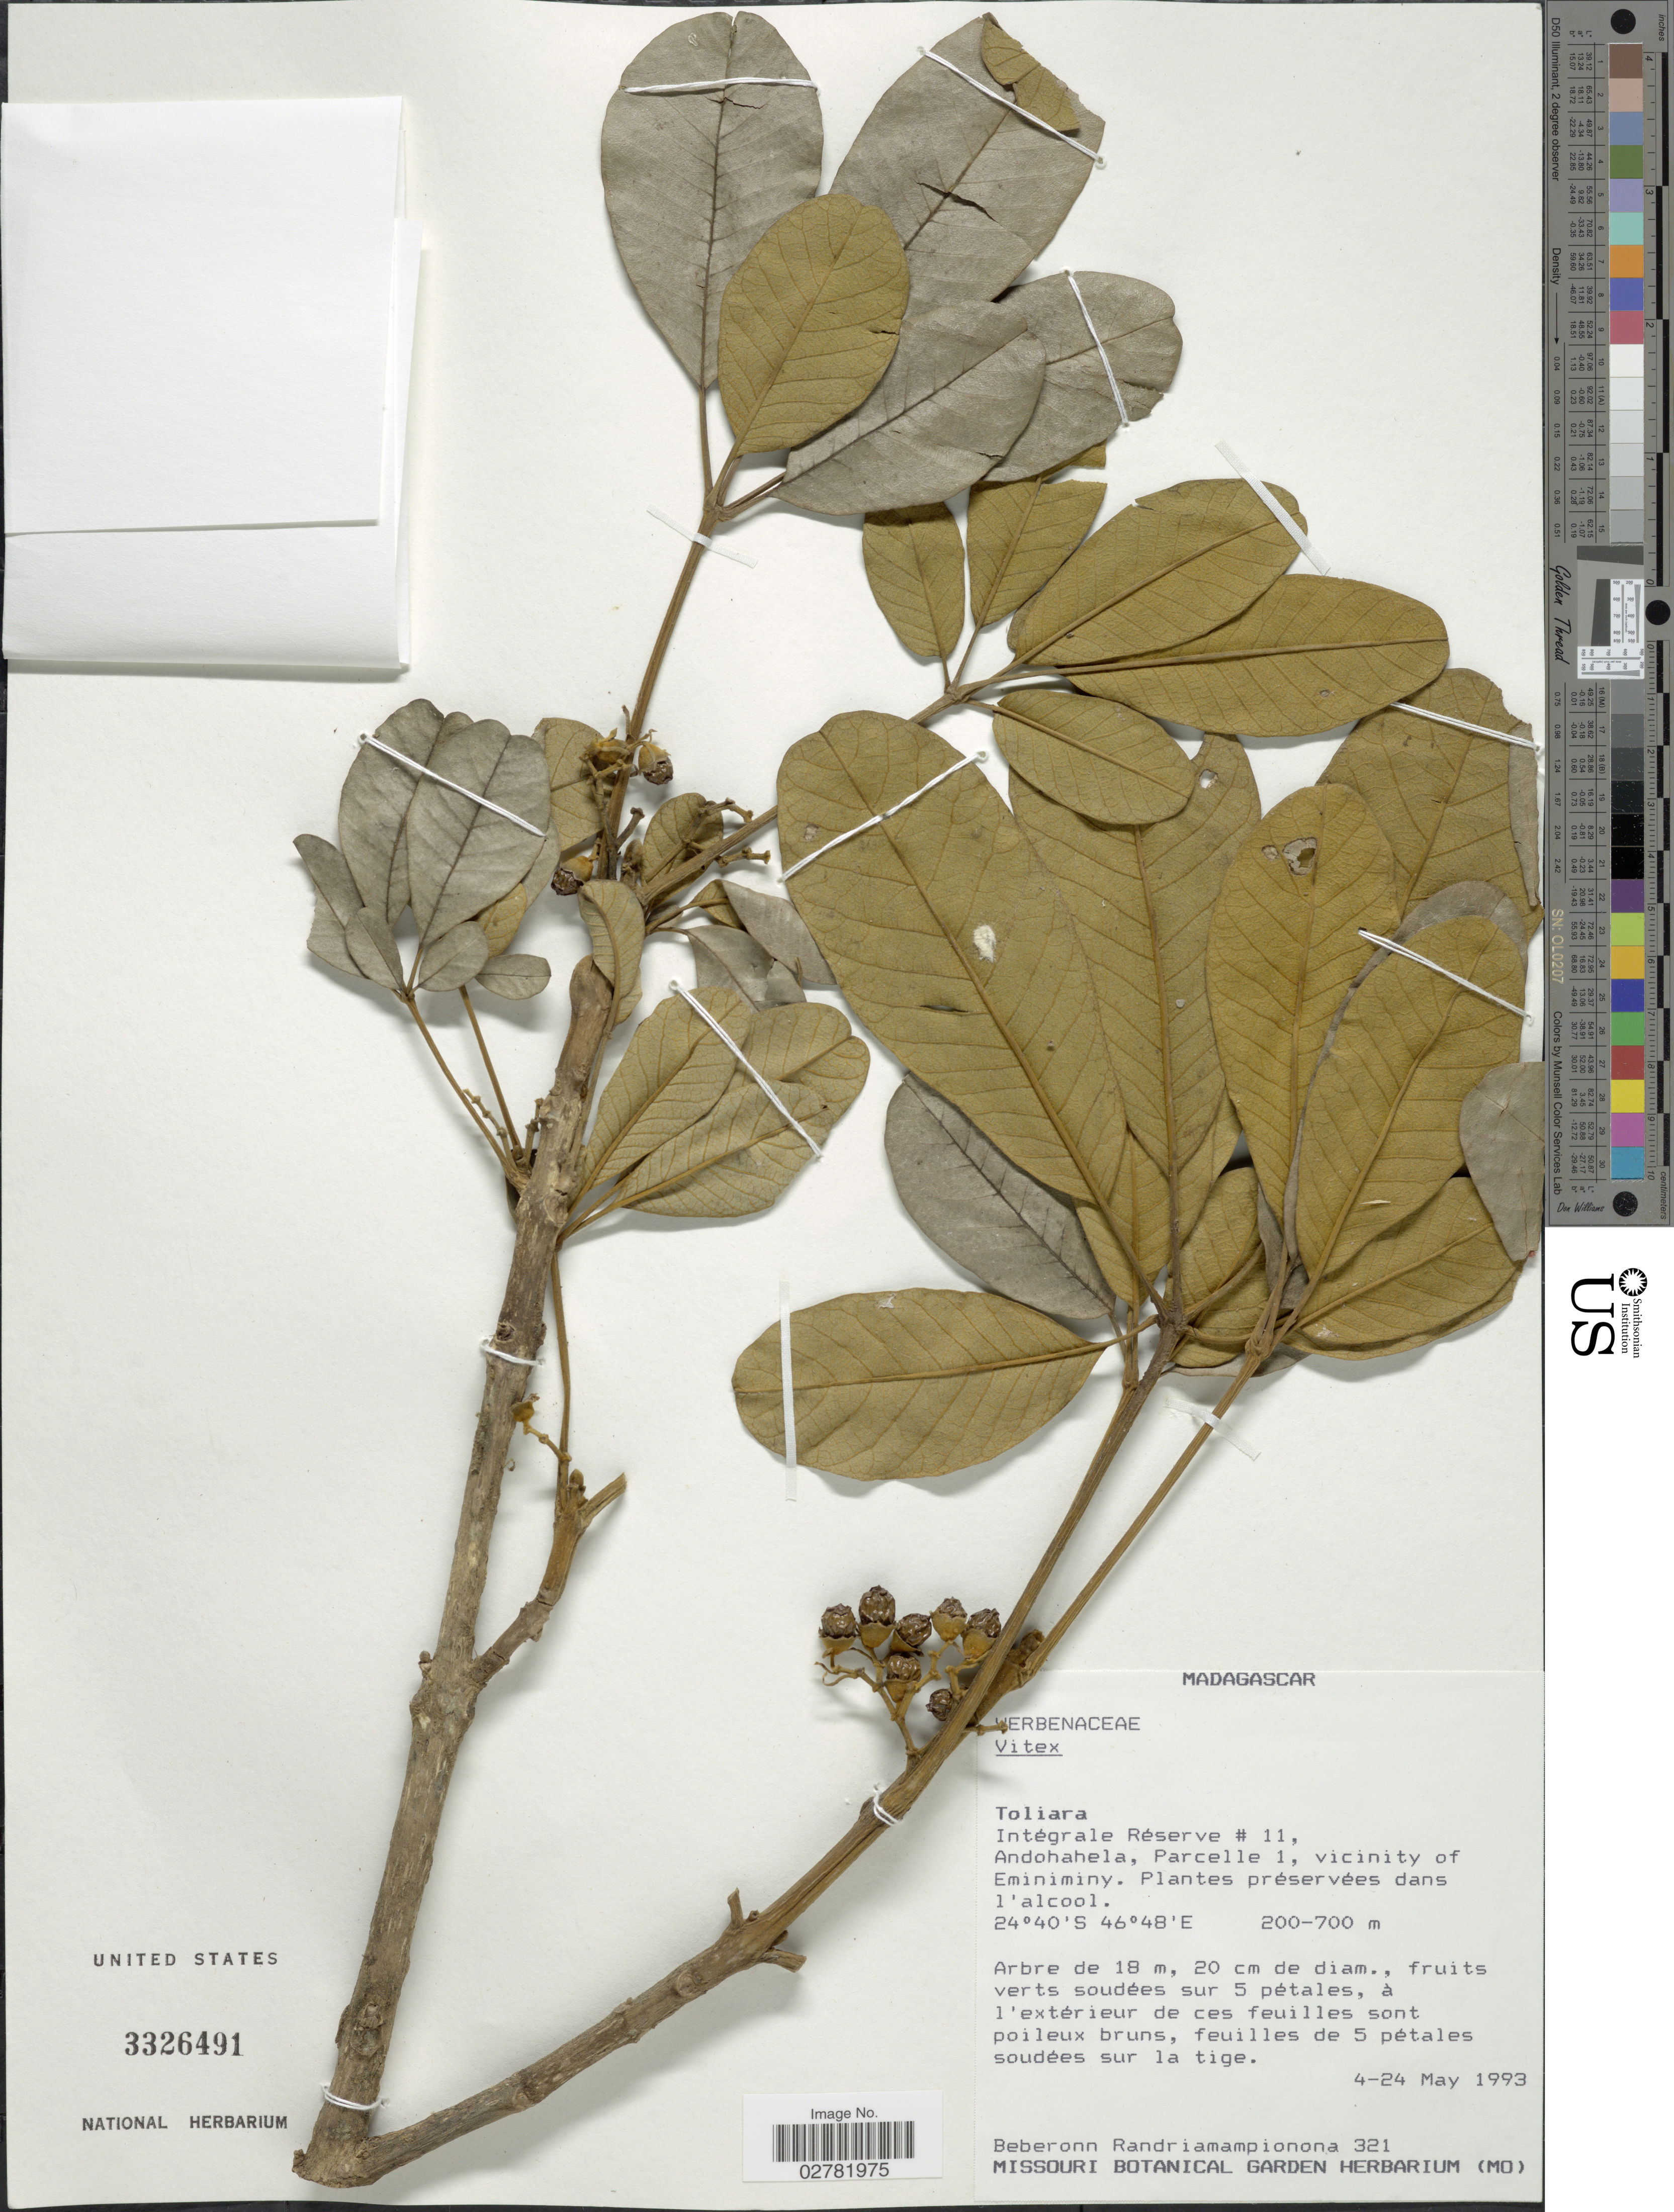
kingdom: Plantae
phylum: Tracheophyta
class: Magnoliopsida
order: Lamiales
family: Lamiaceae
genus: Vitex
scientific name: Vitex sp.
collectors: B. Randriamampionona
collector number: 321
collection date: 1993-05-04/1993-05-24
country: Madagascar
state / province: Anosy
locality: Intégrale Réserve # 11, Andohahela, Parcelle 1, vicinity of Eminiminy.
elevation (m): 200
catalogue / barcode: US 3326491